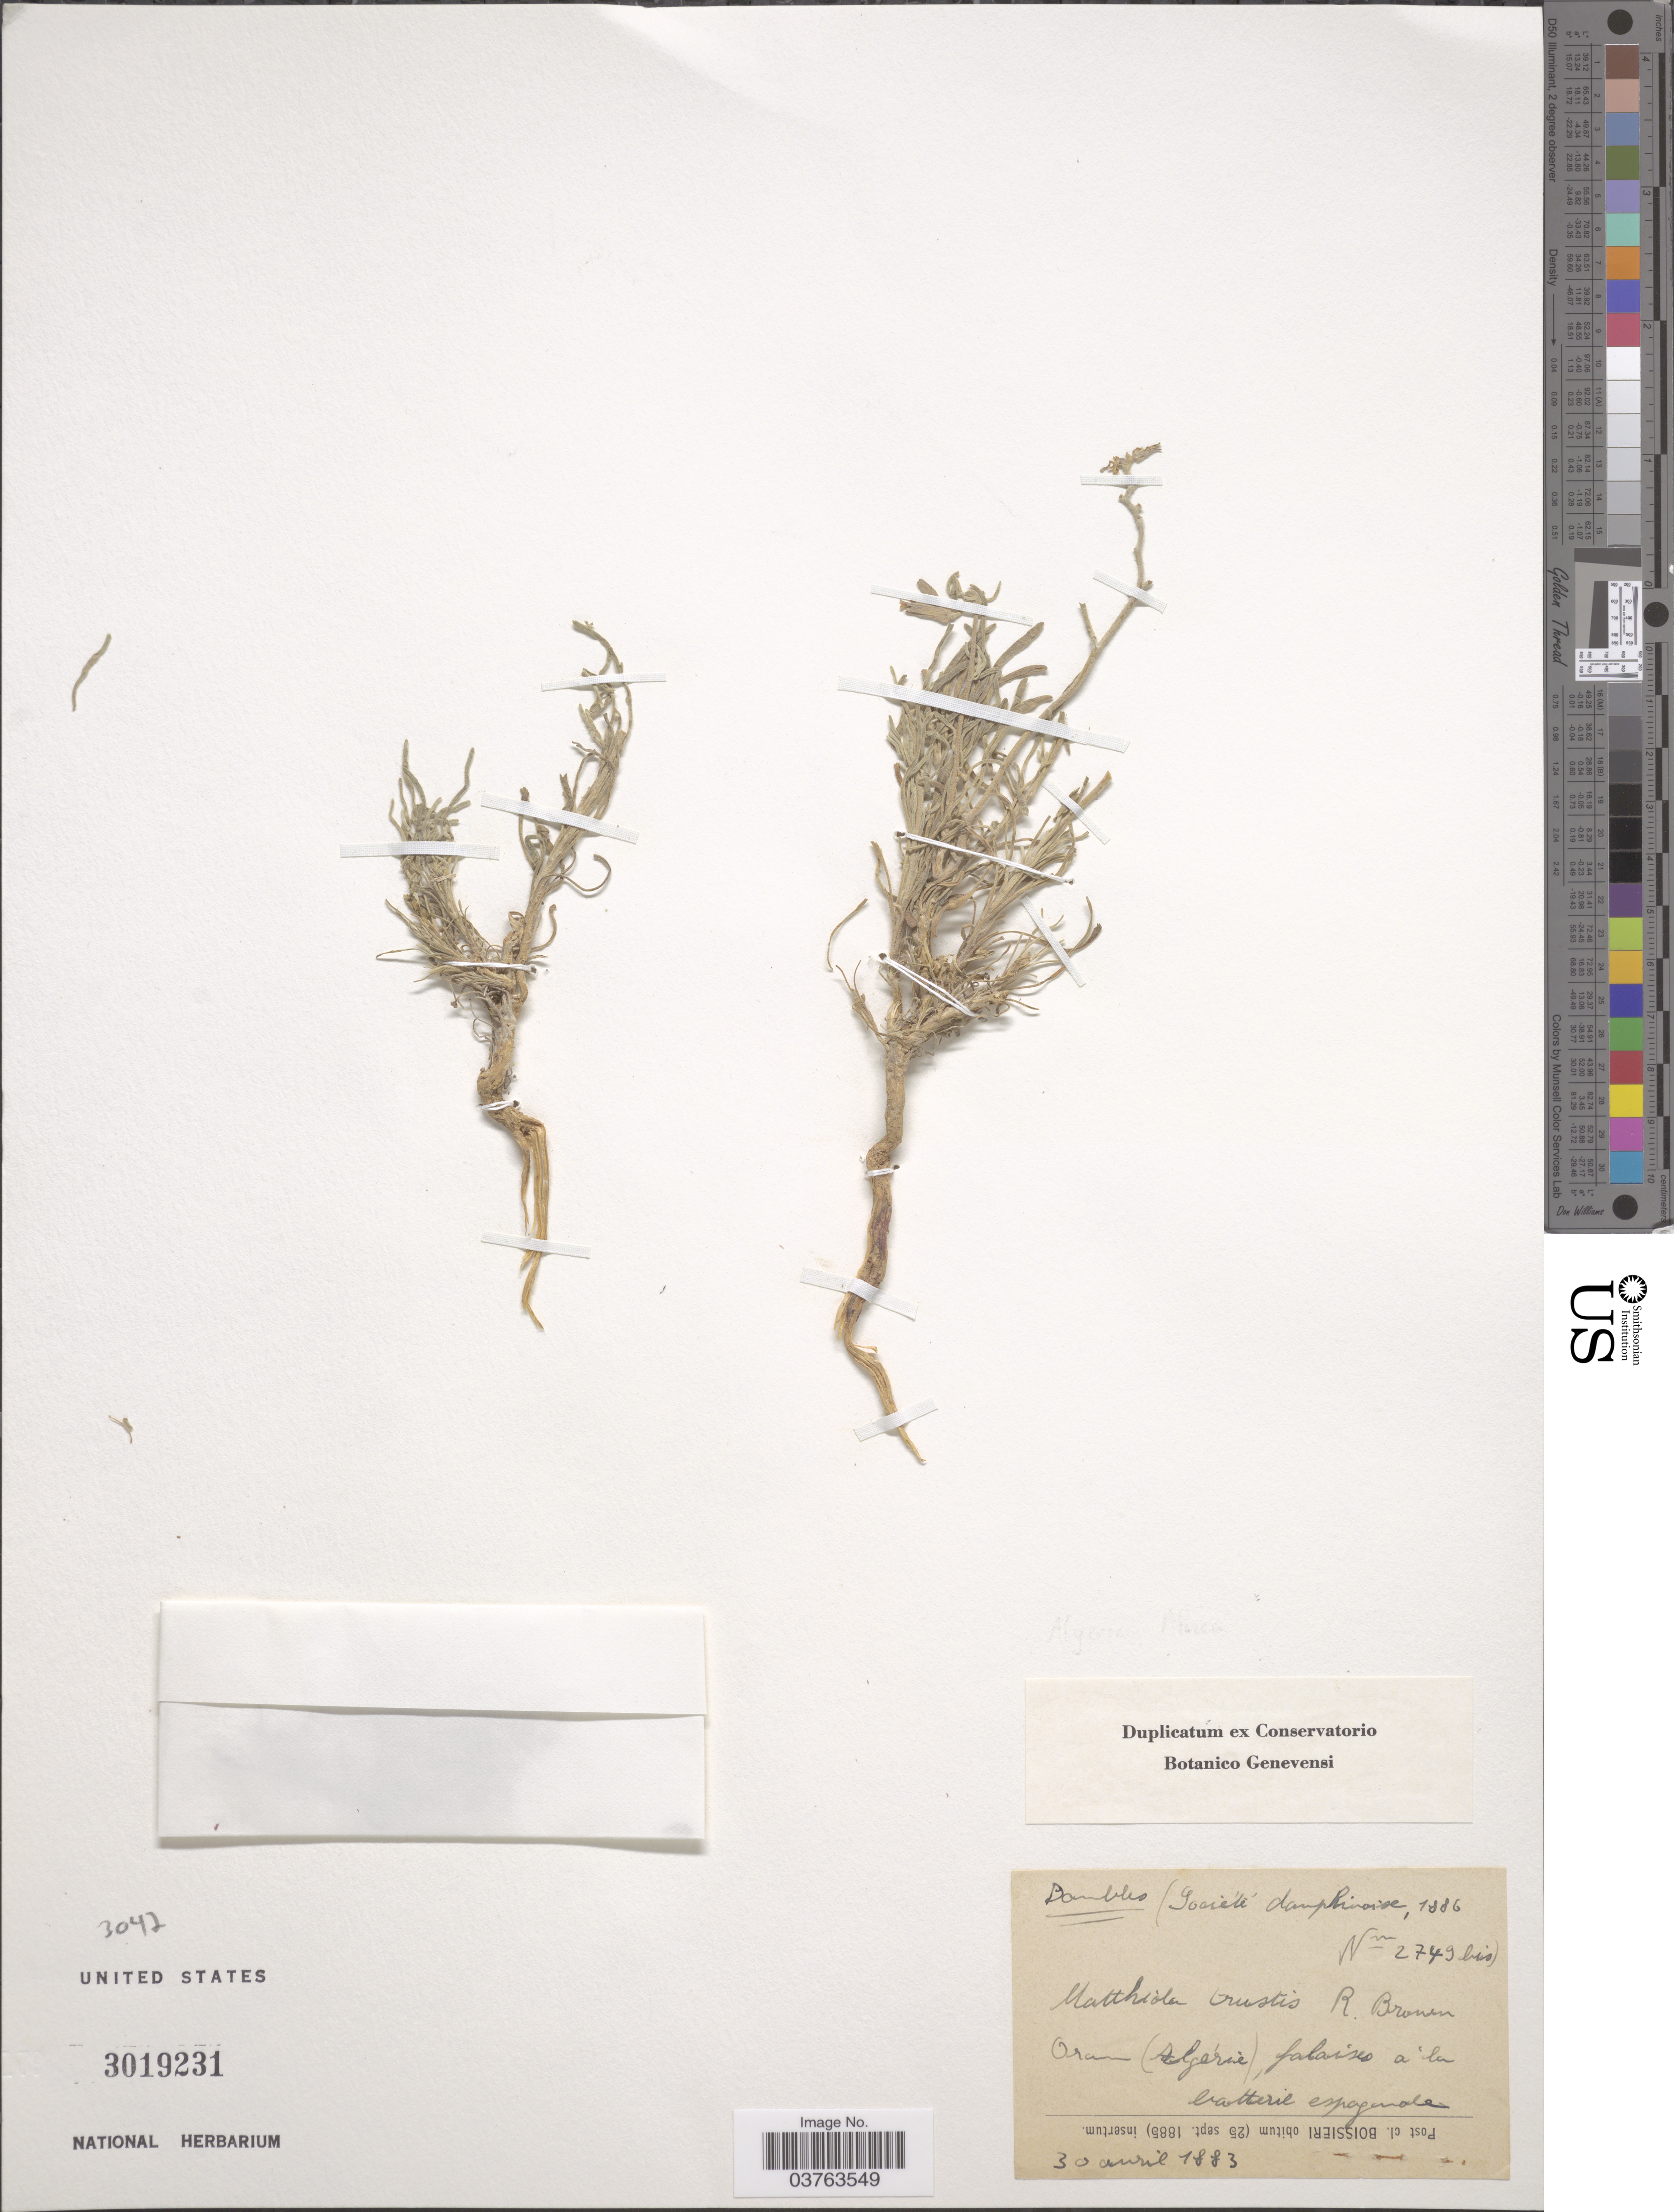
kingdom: Plantae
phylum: Tracheophyta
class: Magnoliopsida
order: Brassicales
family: Brassicaceae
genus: Matthiola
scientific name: Matthiola tristis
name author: (L.) W.T. Aiton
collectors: Boissieri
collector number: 2749bis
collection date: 1886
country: Algeria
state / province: Oran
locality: Falaises a la batterie espagnole.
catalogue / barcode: US 3019231